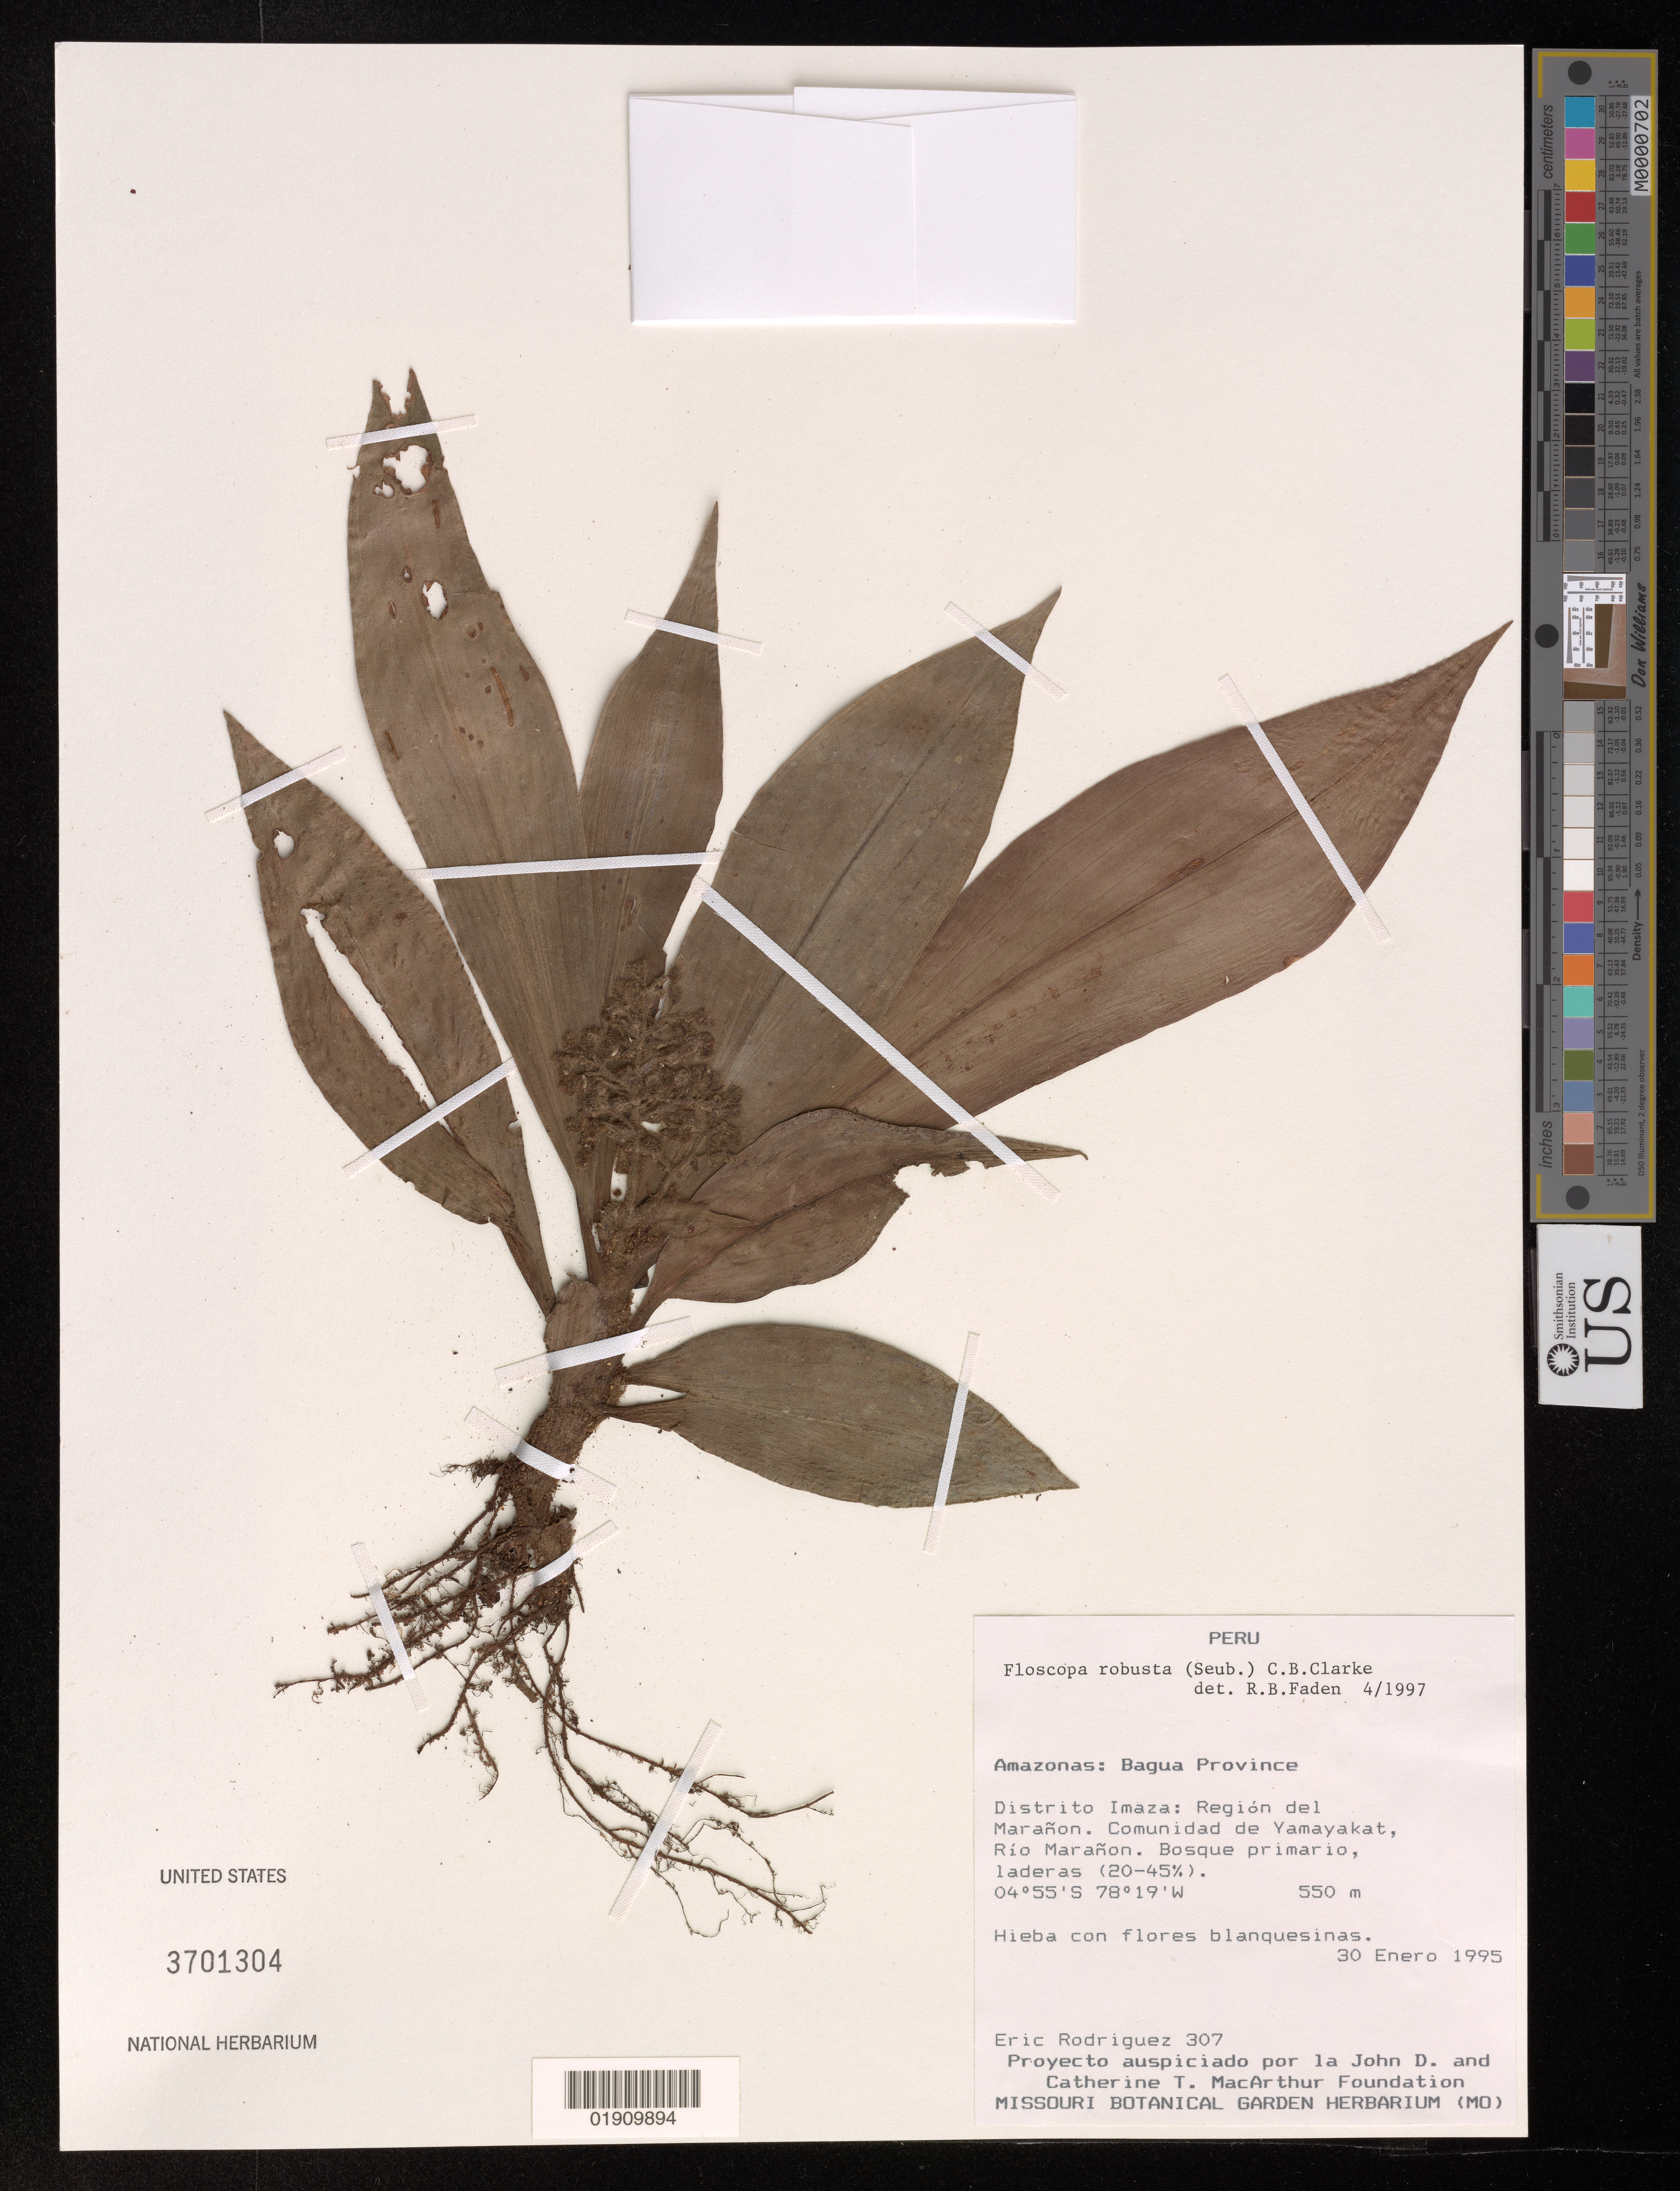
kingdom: Plantae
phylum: Tracheophyta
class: Liliopsida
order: Commelinales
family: Commelinaceae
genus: Floscopa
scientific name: Floscopa robusta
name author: (Seub.) C.B. Clarke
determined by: Faden, Robert B., (US), Smithsonian Institution - National Museum of Natural History (UNITED STATES)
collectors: E. Rodriguez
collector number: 307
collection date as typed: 30 Jan 1995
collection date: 1995-01-30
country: Peru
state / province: Amazonas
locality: Prov. Bagua, dtto. Imaza: región del Marañón, comunidad de Yamayakat, Río Marañon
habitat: Bosque primario, laderas (20-45%).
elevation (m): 550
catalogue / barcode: US 3701304